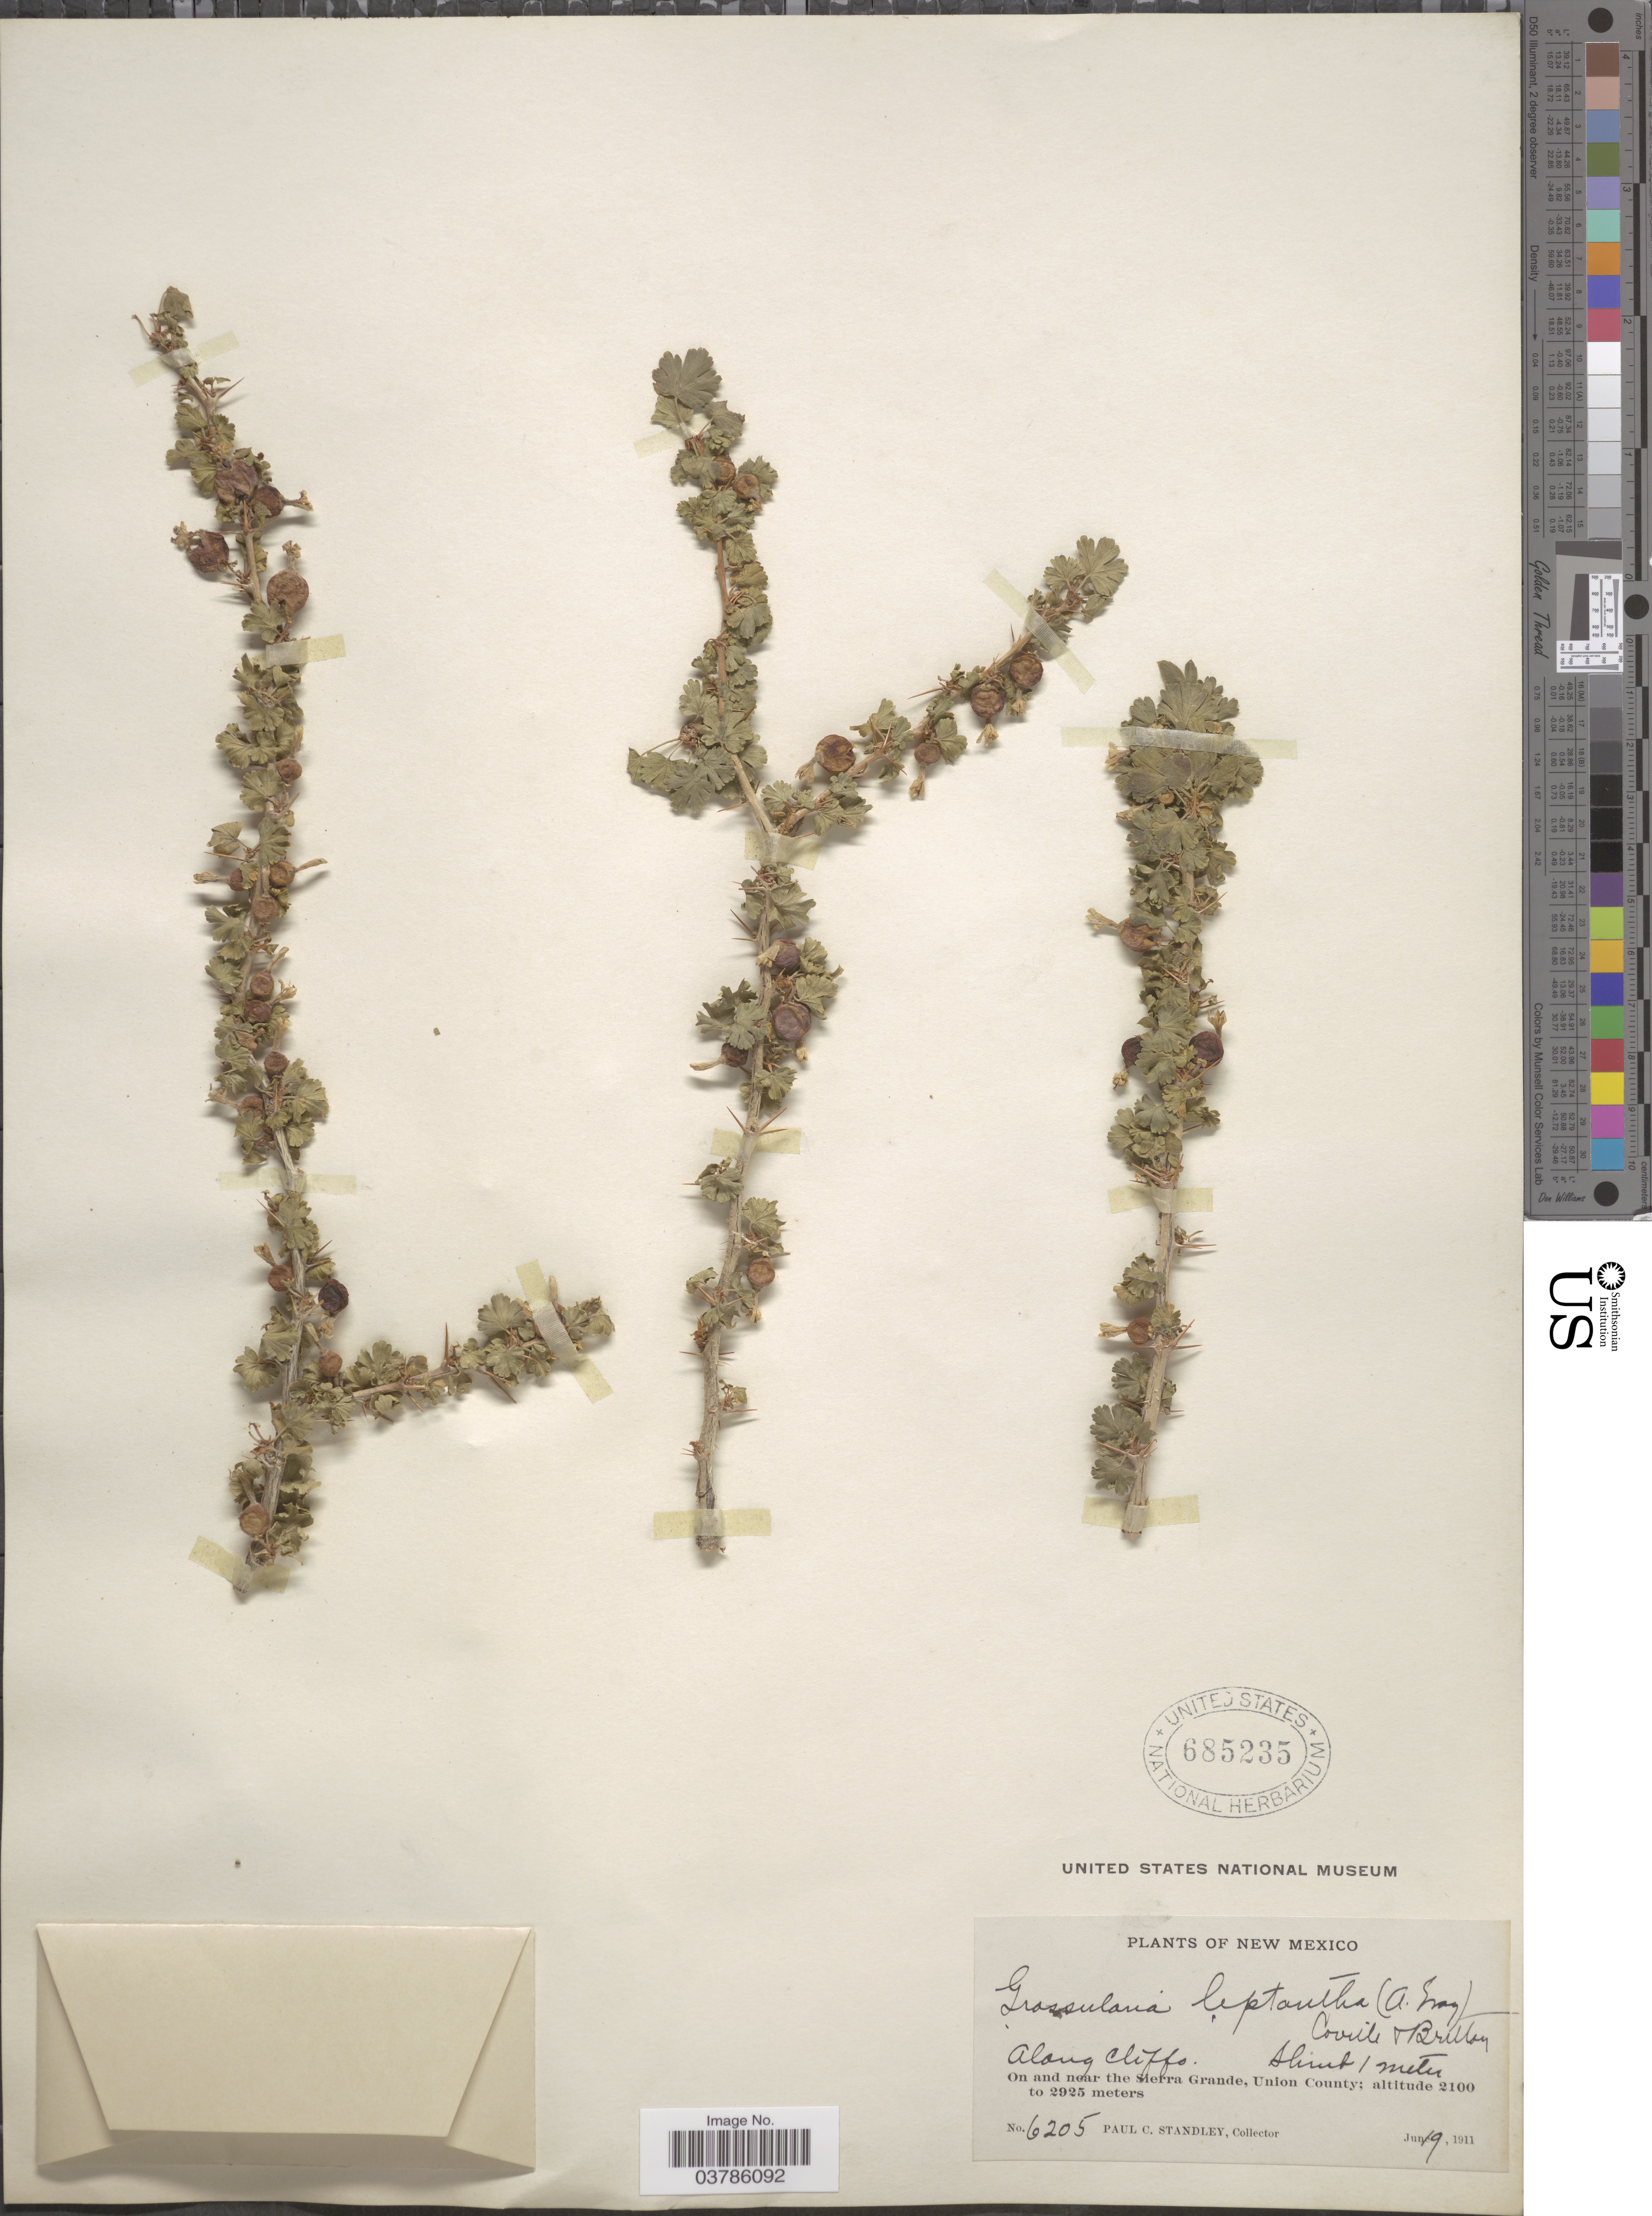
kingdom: Plantae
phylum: Tracheophyta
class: Magnoliopsida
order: Saxifragales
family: Grossulariaceae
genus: Ribes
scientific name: Ribes leptanthum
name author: A. Gray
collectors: P. C. Standley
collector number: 6205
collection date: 1911-06-16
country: United States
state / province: New Mexico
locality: Along cliffs. On and near the Sierra Grande, Union County.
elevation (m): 2100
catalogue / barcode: US 685235